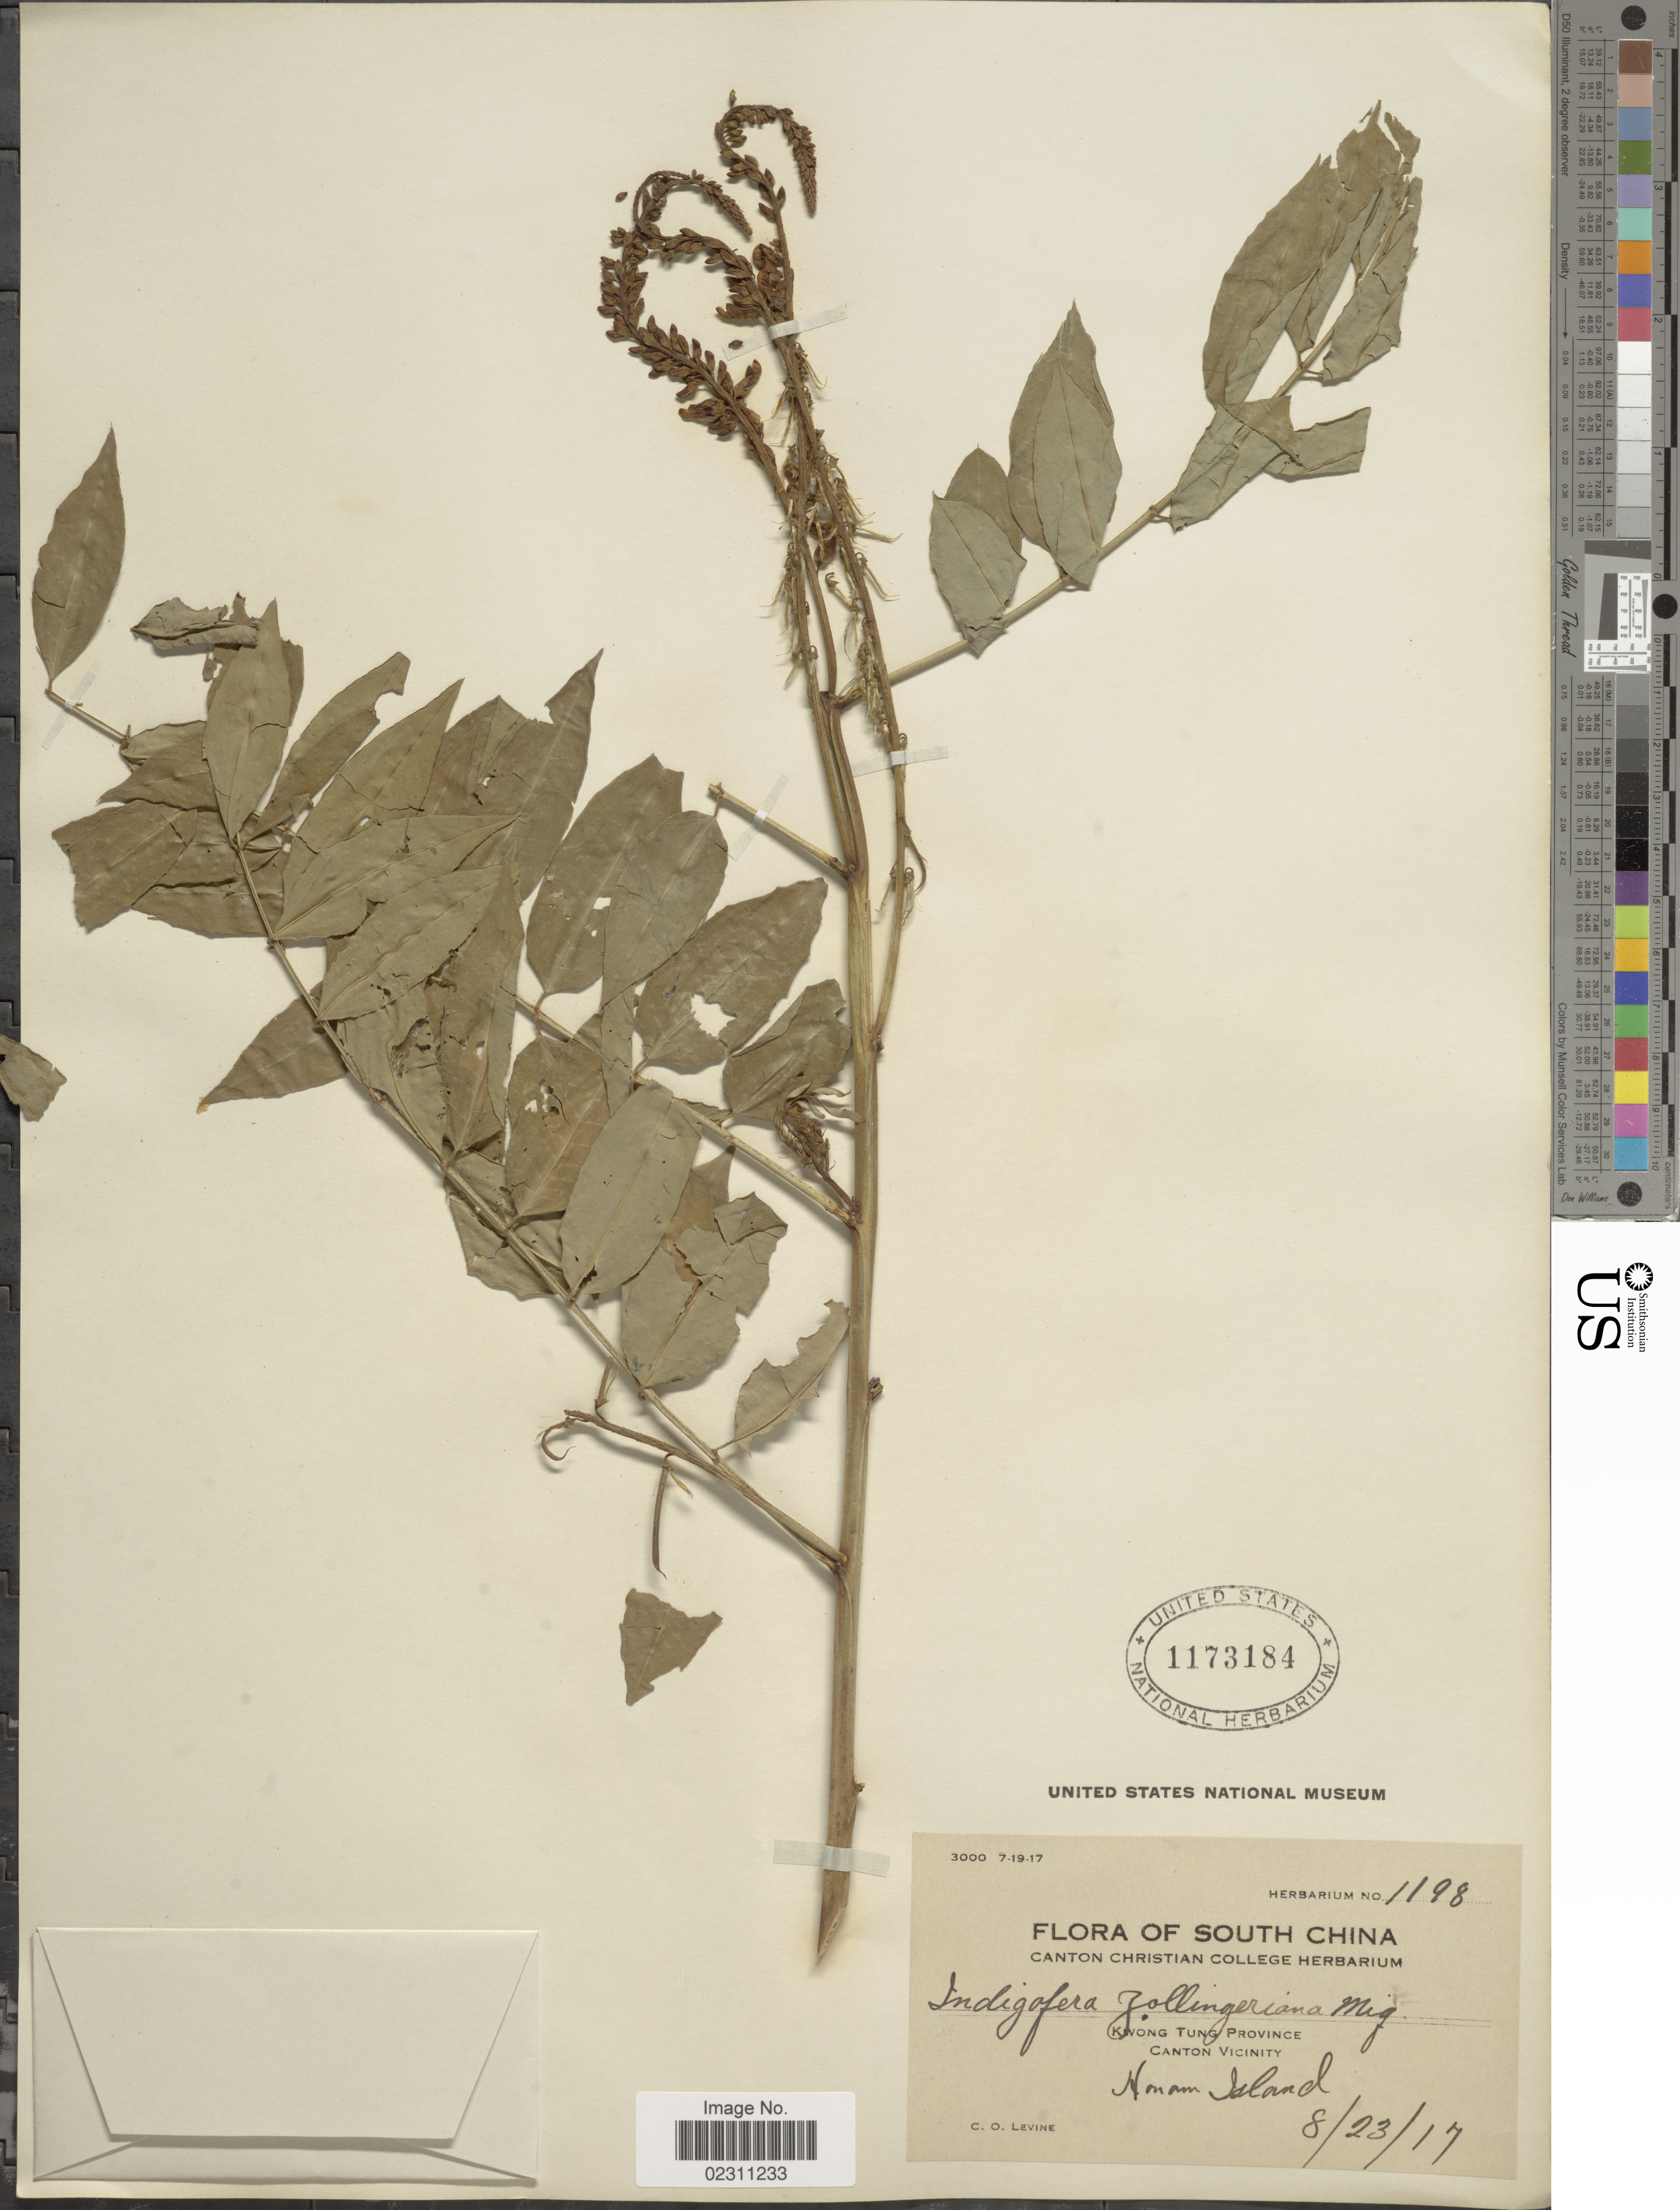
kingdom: Plantae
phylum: Tracheophyta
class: Magnoliopsida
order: Fabales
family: Fabaceae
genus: Indigofera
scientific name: Indigofera zollingeriana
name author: Miq.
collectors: C. O. Levine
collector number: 1198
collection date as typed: Transcribed d/m/y: 23/8/17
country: China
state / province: Guangdong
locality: Kwong Tung Province. Canton Vicinity. Honam Island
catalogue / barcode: US 1173184